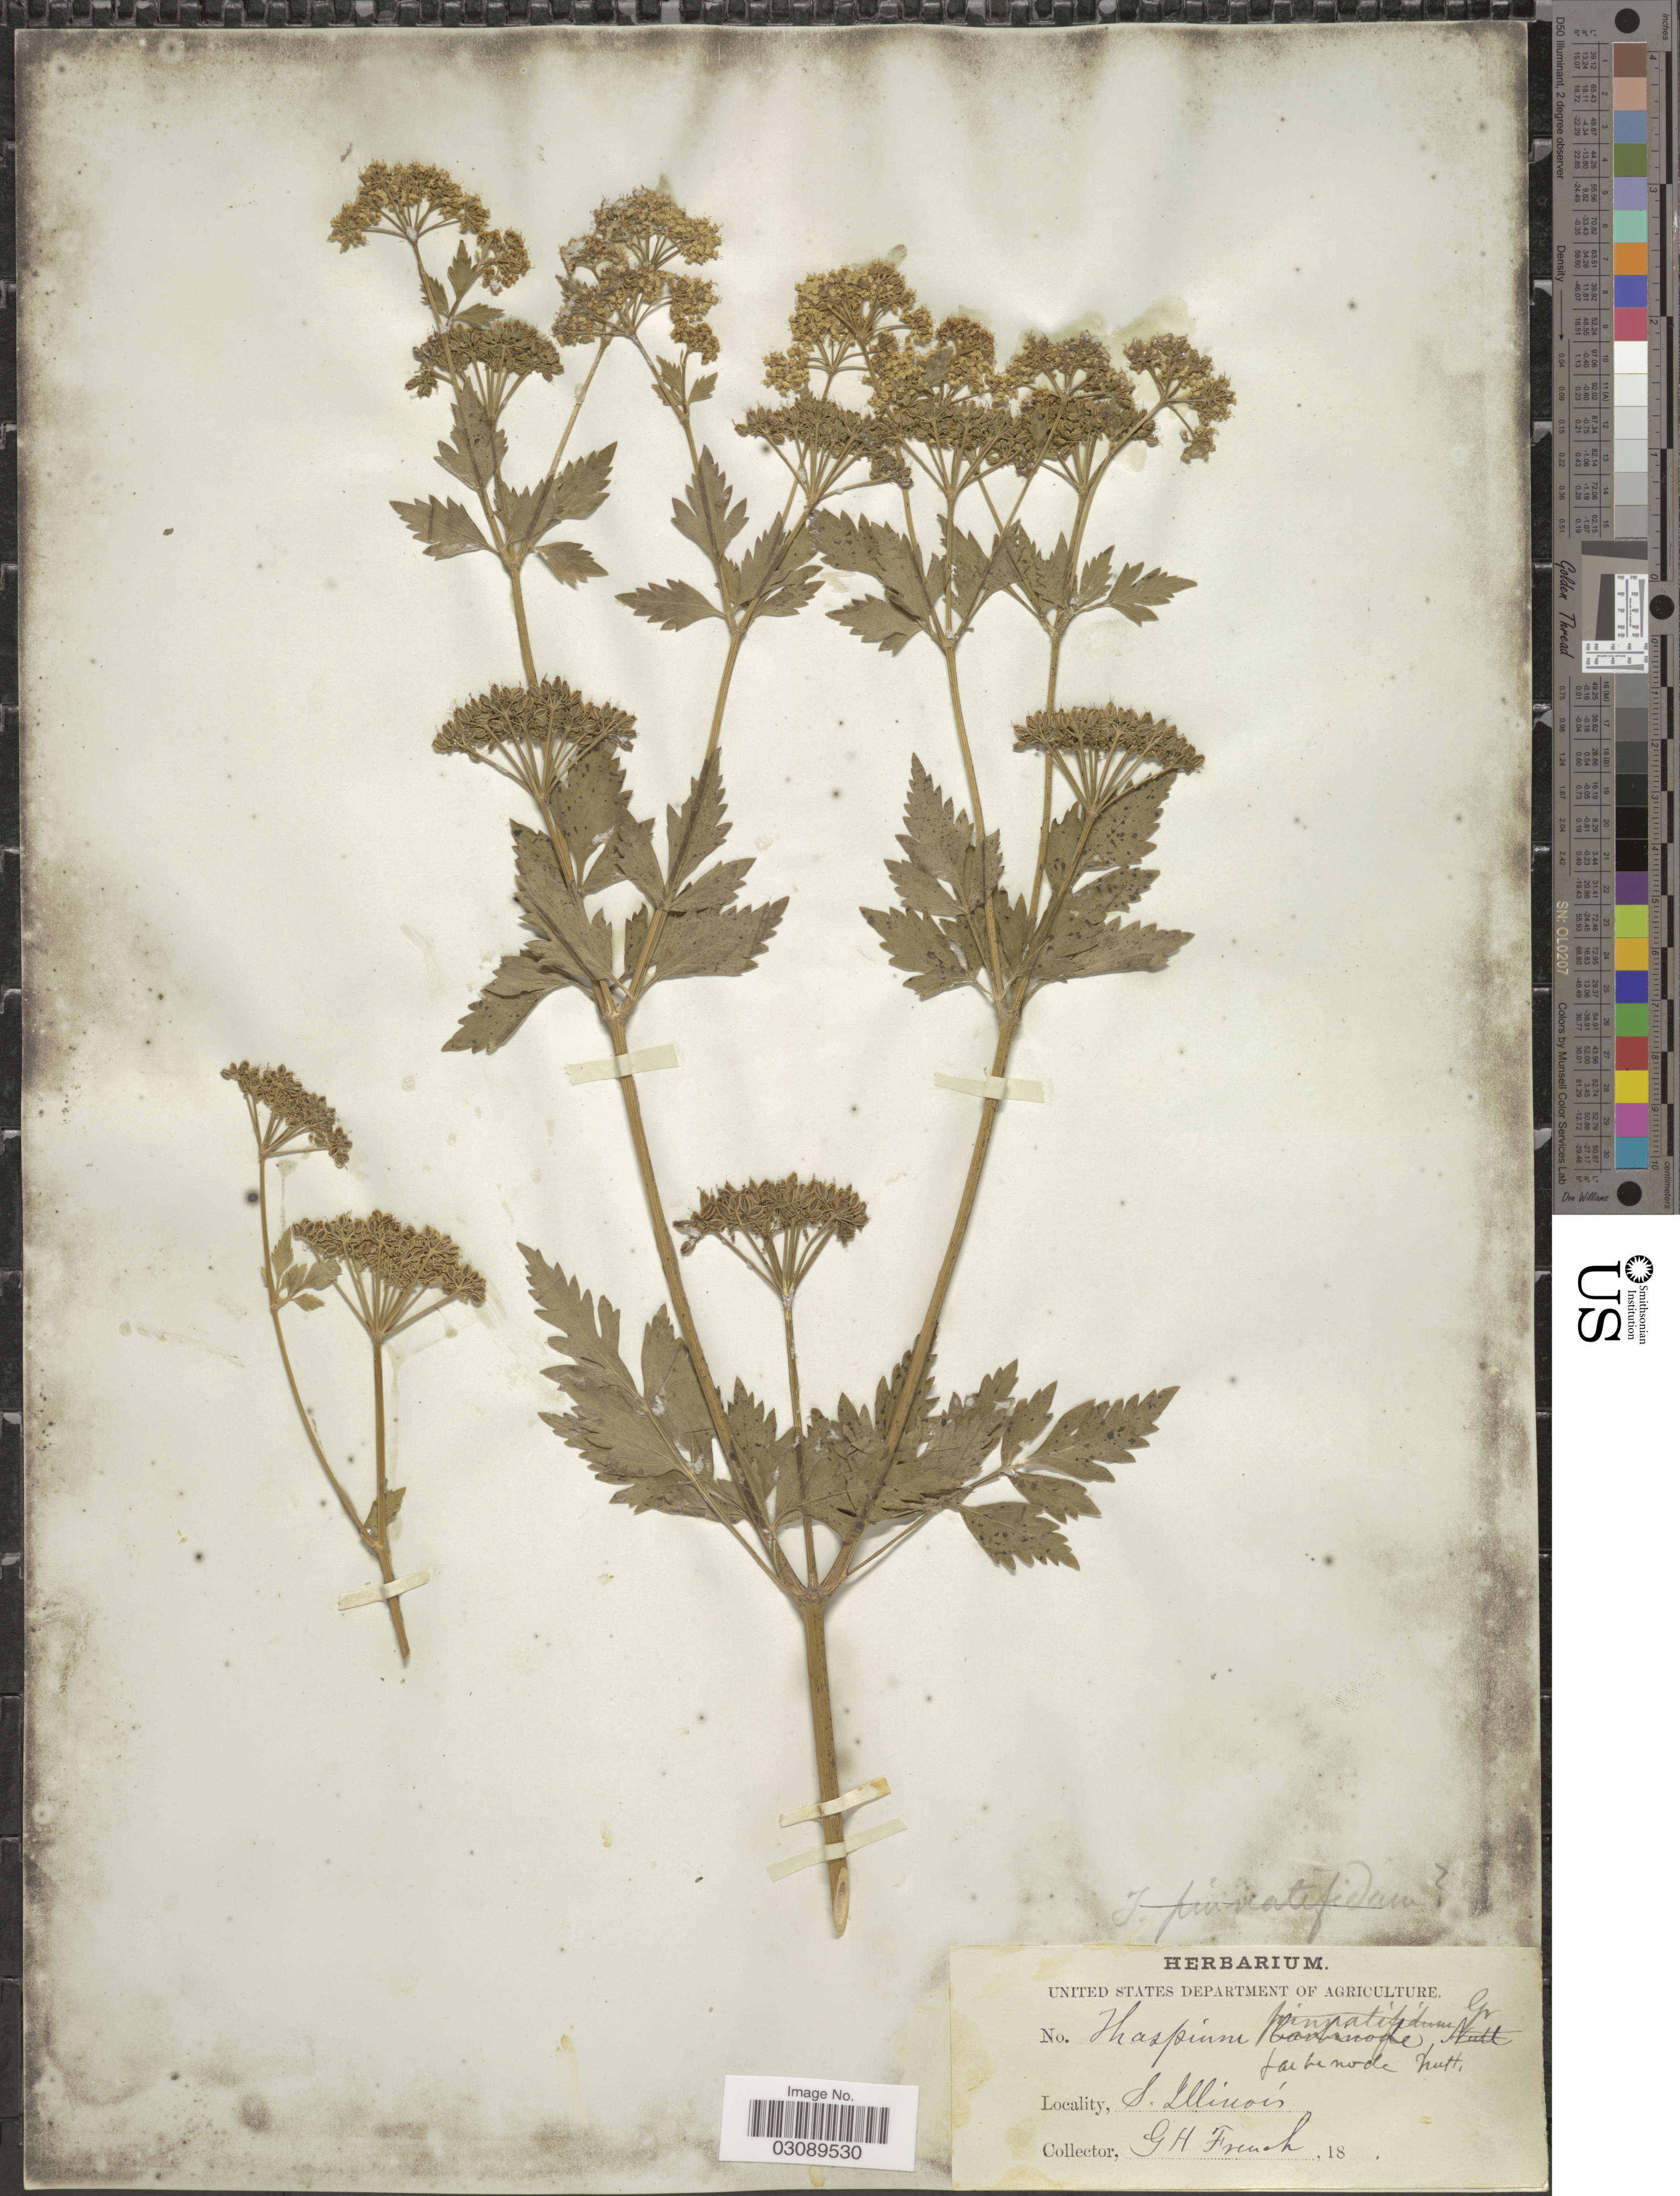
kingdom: Plantae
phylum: Tracheophyta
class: Magnoliopsida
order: Apiales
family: Apiaceae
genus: Thaspium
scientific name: Thaspium barbinode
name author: (Michx.) Nutt.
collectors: G. H. French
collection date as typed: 18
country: United States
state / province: Illinois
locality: S. Illinois.